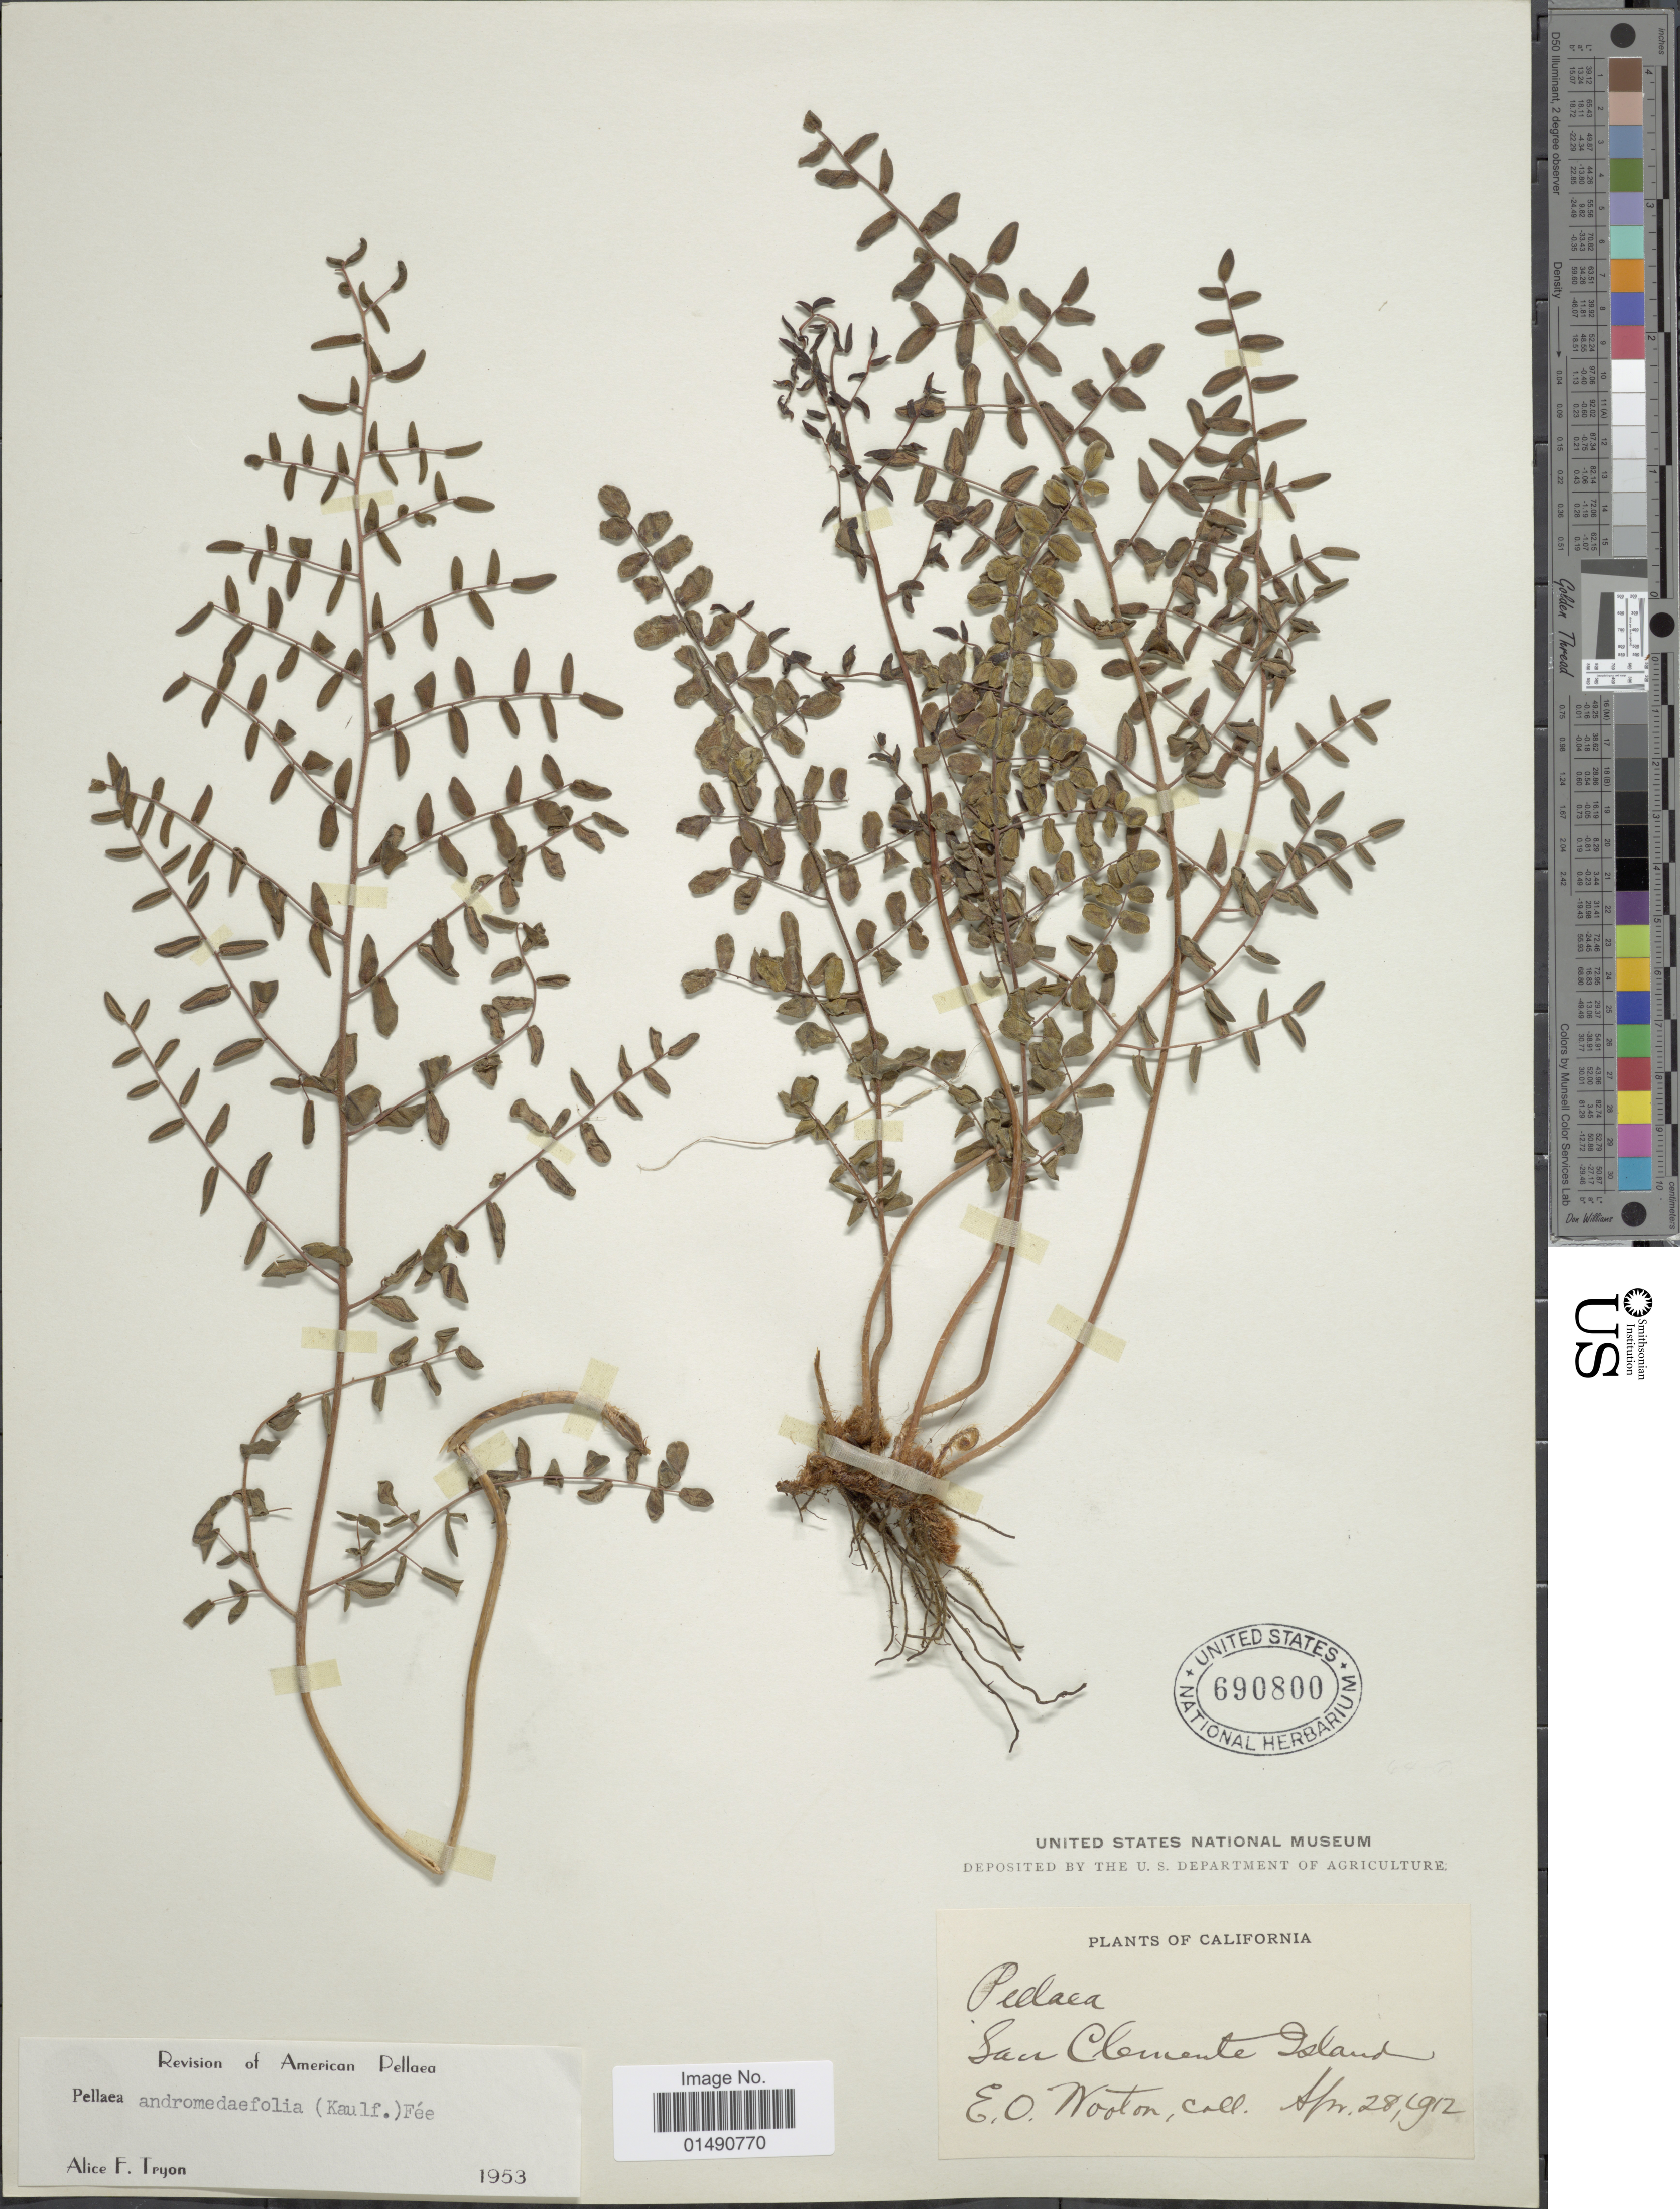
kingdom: Plantae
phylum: Tracheophyta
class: Polypodiopsida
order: Polypodiales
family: Pteridaceae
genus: Pellaea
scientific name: Pellaea andromedifolia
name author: (Kaulf.) Fée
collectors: E. O. Wooton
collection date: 1912-04-28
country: United States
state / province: California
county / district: Los Angeles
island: San Clemente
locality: San Clemente Island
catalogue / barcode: US 690800